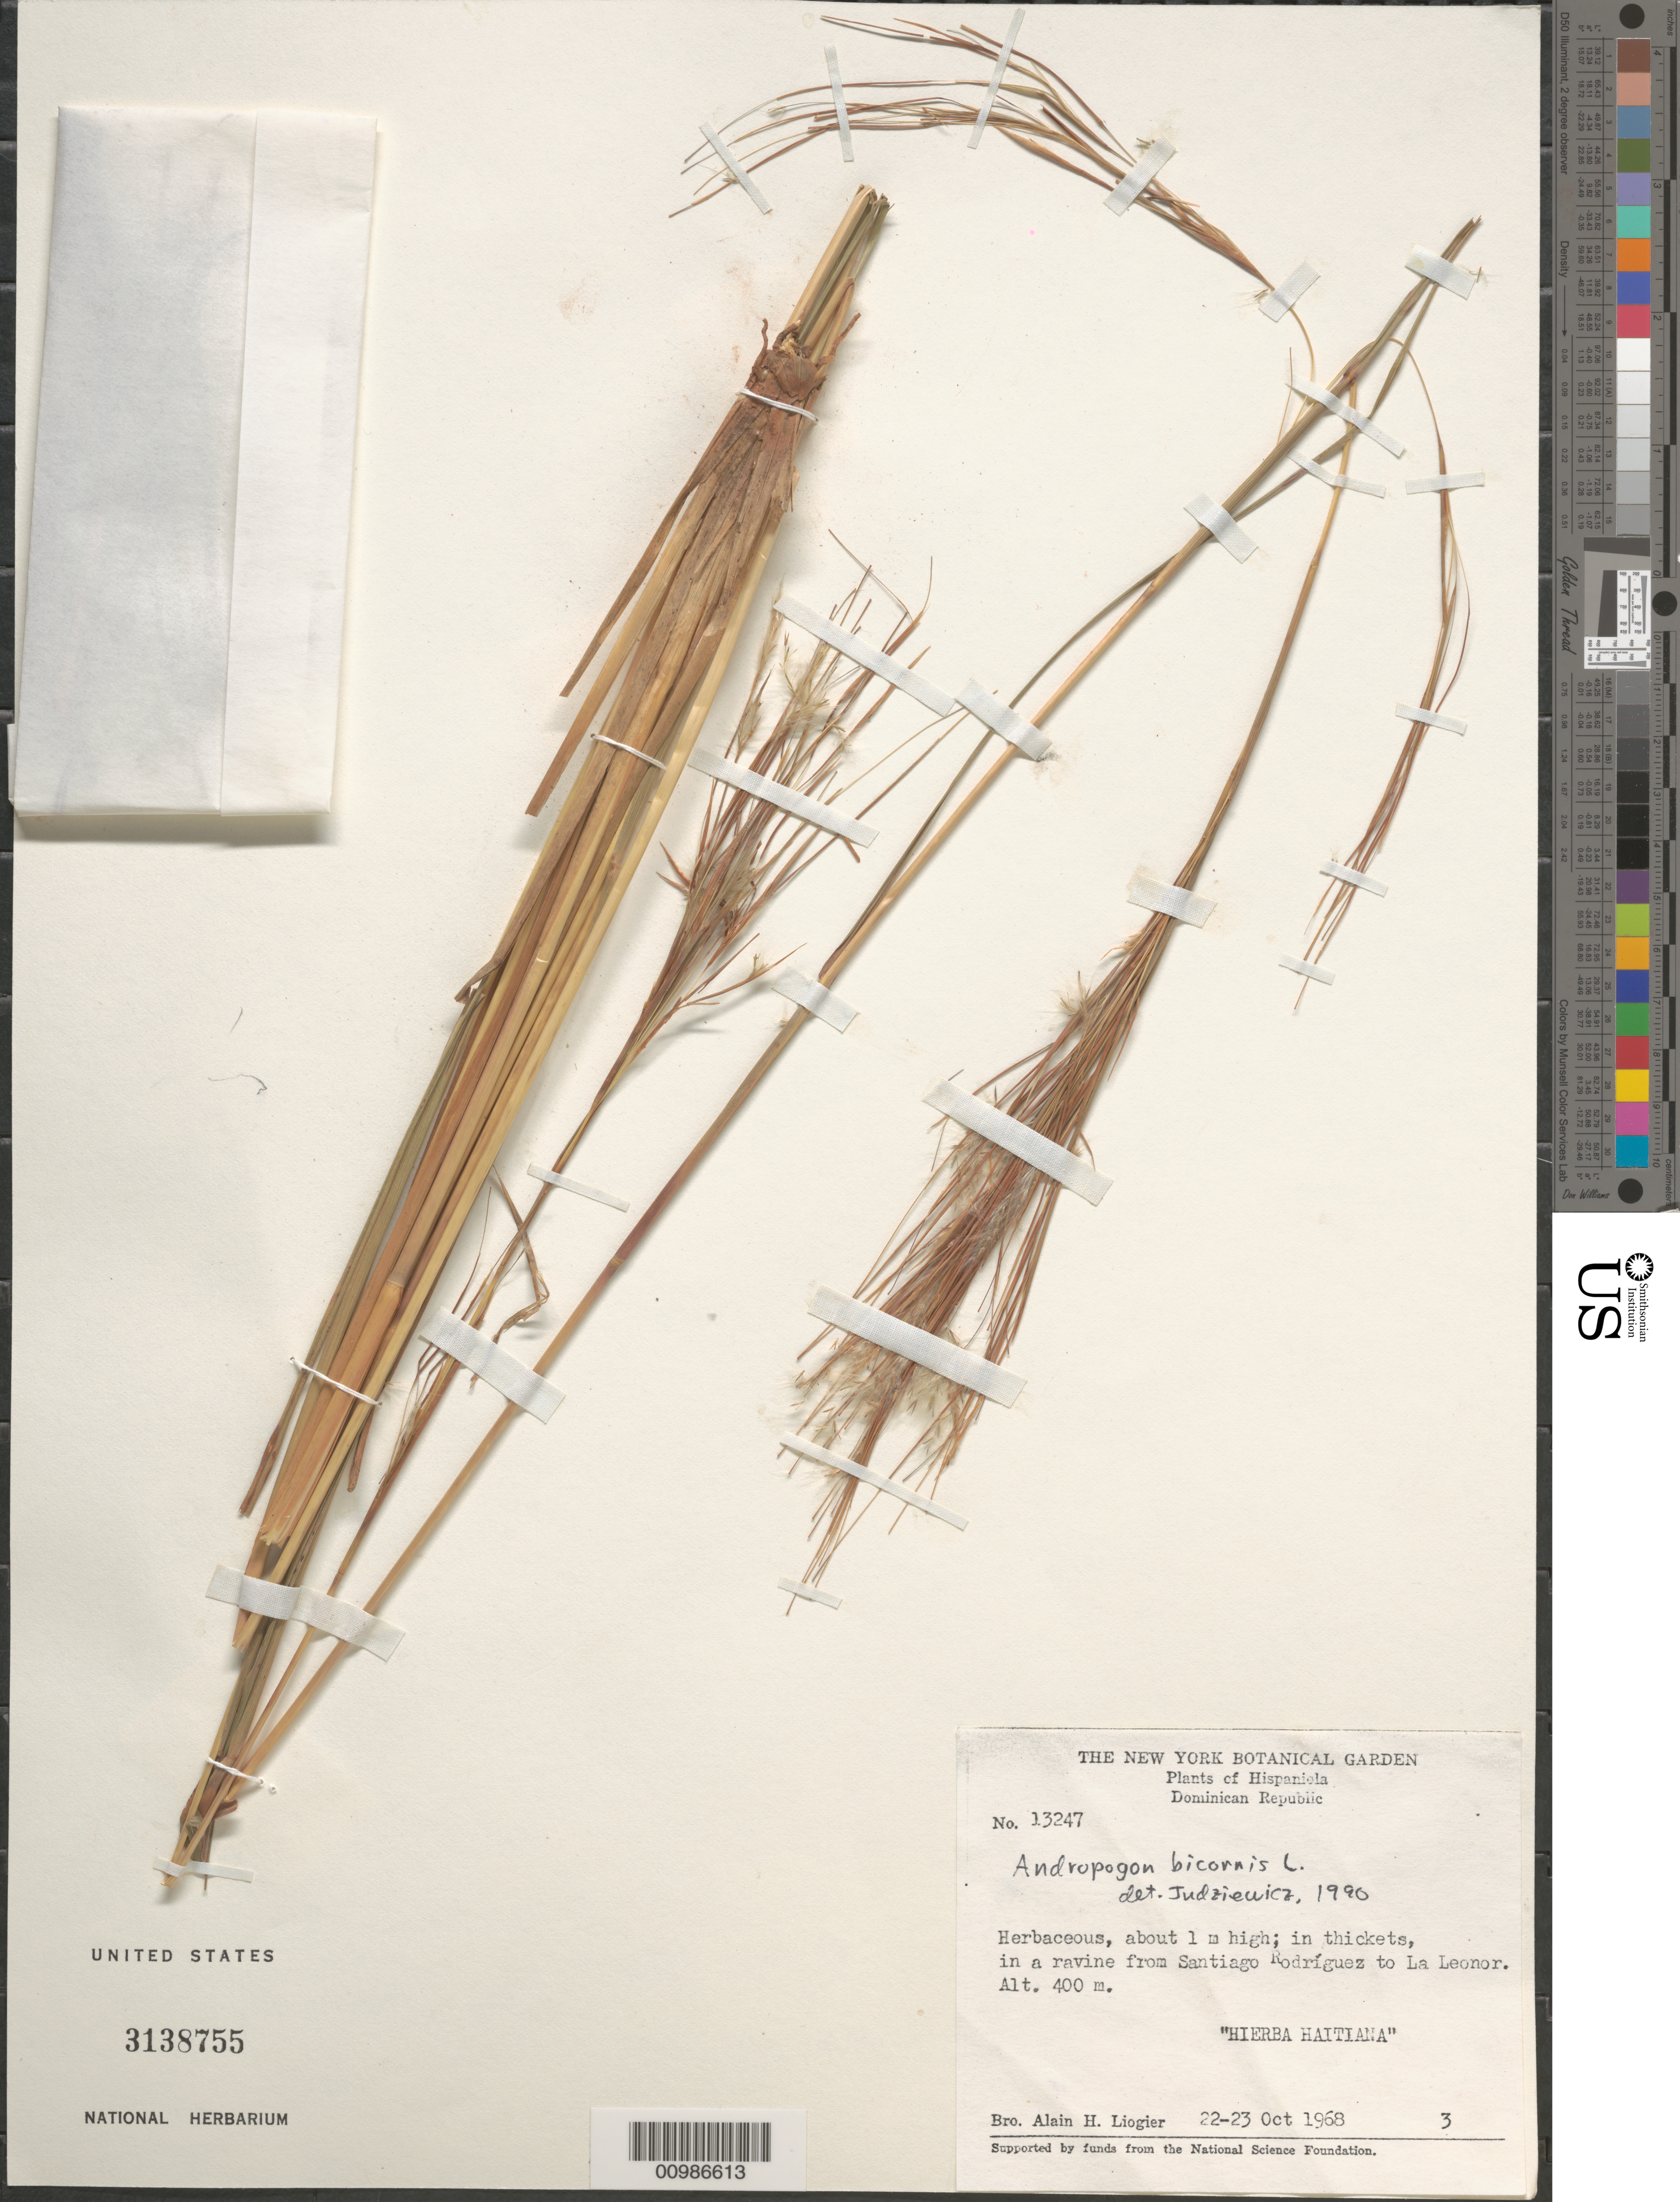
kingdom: Plantae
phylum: Tracheophyta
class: Liliopsida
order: Poales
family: Poaceae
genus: Andropogon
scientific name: Andropogon bicornis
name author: L.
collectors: A. H. Liogier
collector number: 13247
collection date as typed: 22 Oct 1968 to23 Oct 1968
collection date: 1968-10-22/1968-10-23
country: Dominican Republic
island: Hispaniola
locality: Between Santiago Rodriguez and La Leonor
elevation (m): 400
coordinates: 0 N, 0 E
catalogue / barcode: US 3138755